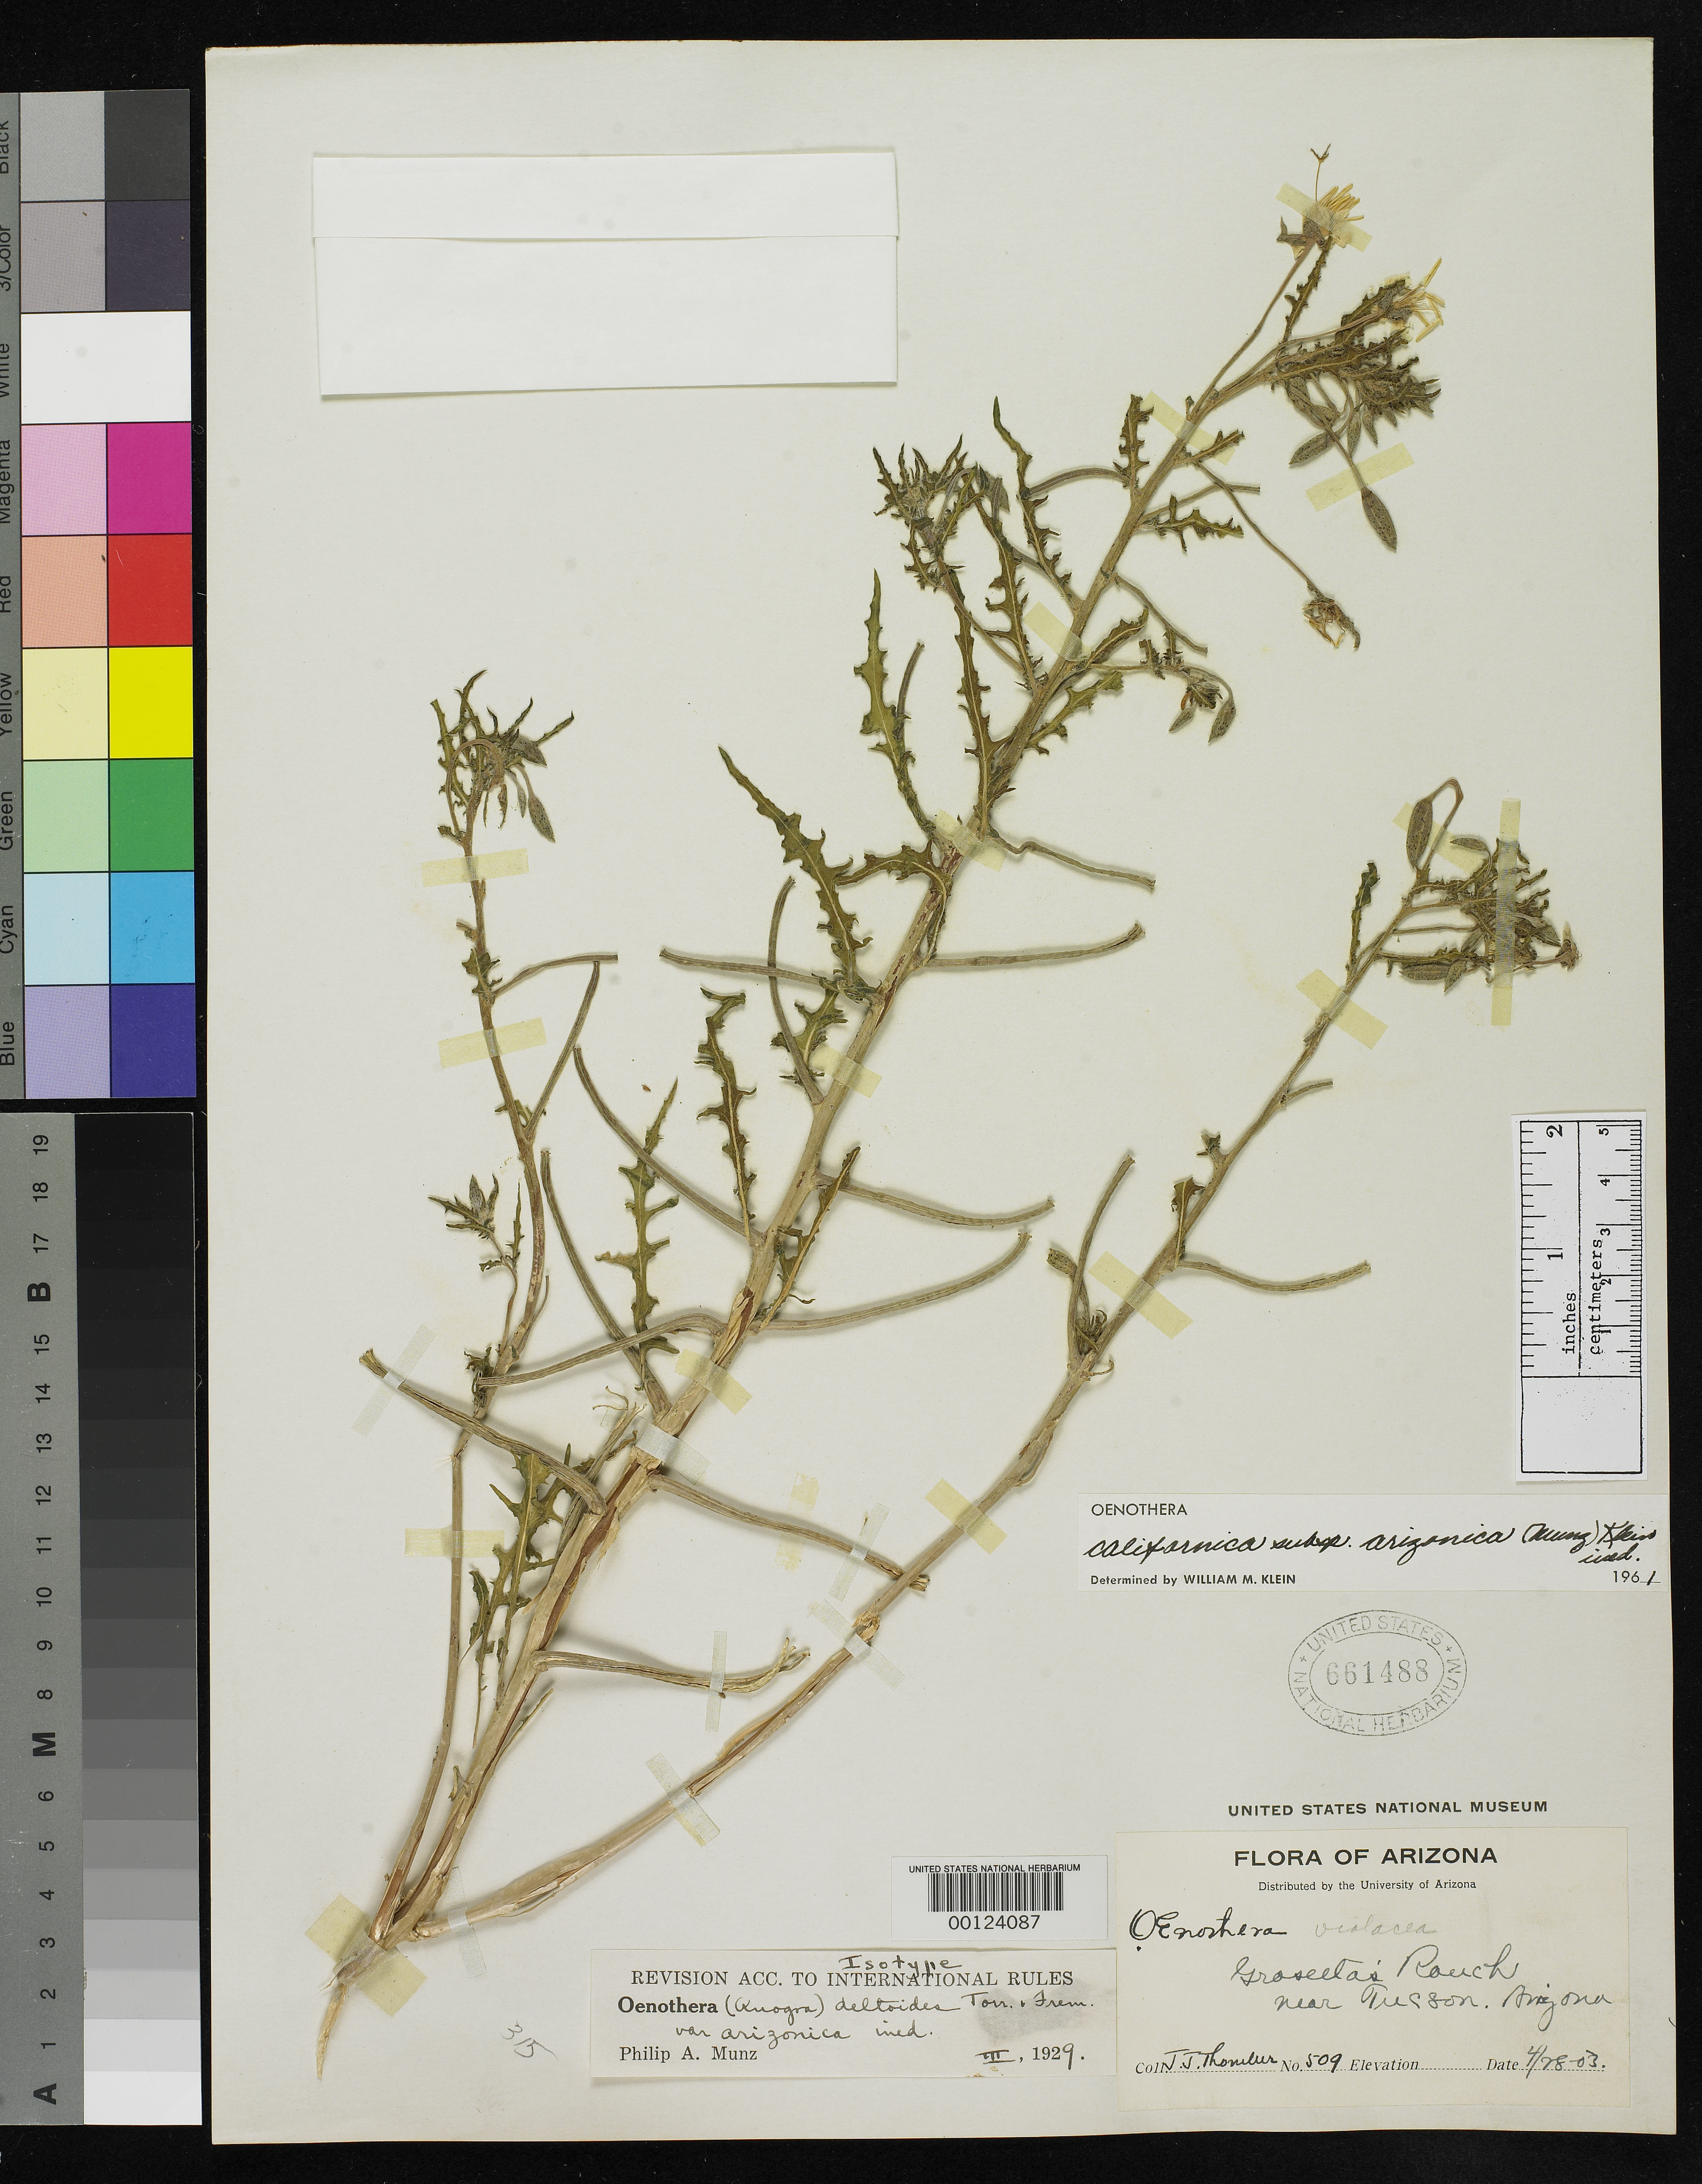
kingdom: Plantae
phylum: Tracheophyta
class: Magnoliopsida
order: Myrtales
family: Onagraceae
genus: Oenothera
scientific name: Oenothera deltoides var. arizonica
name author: Munz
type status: Isotype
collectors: J. Thornber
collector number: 509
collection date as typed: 28 Apr 1903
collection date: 1903-04-28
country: United States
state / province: Arizona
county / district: Pima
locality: Tucson area, Groseeta's Ranch.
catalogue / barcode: US 661488